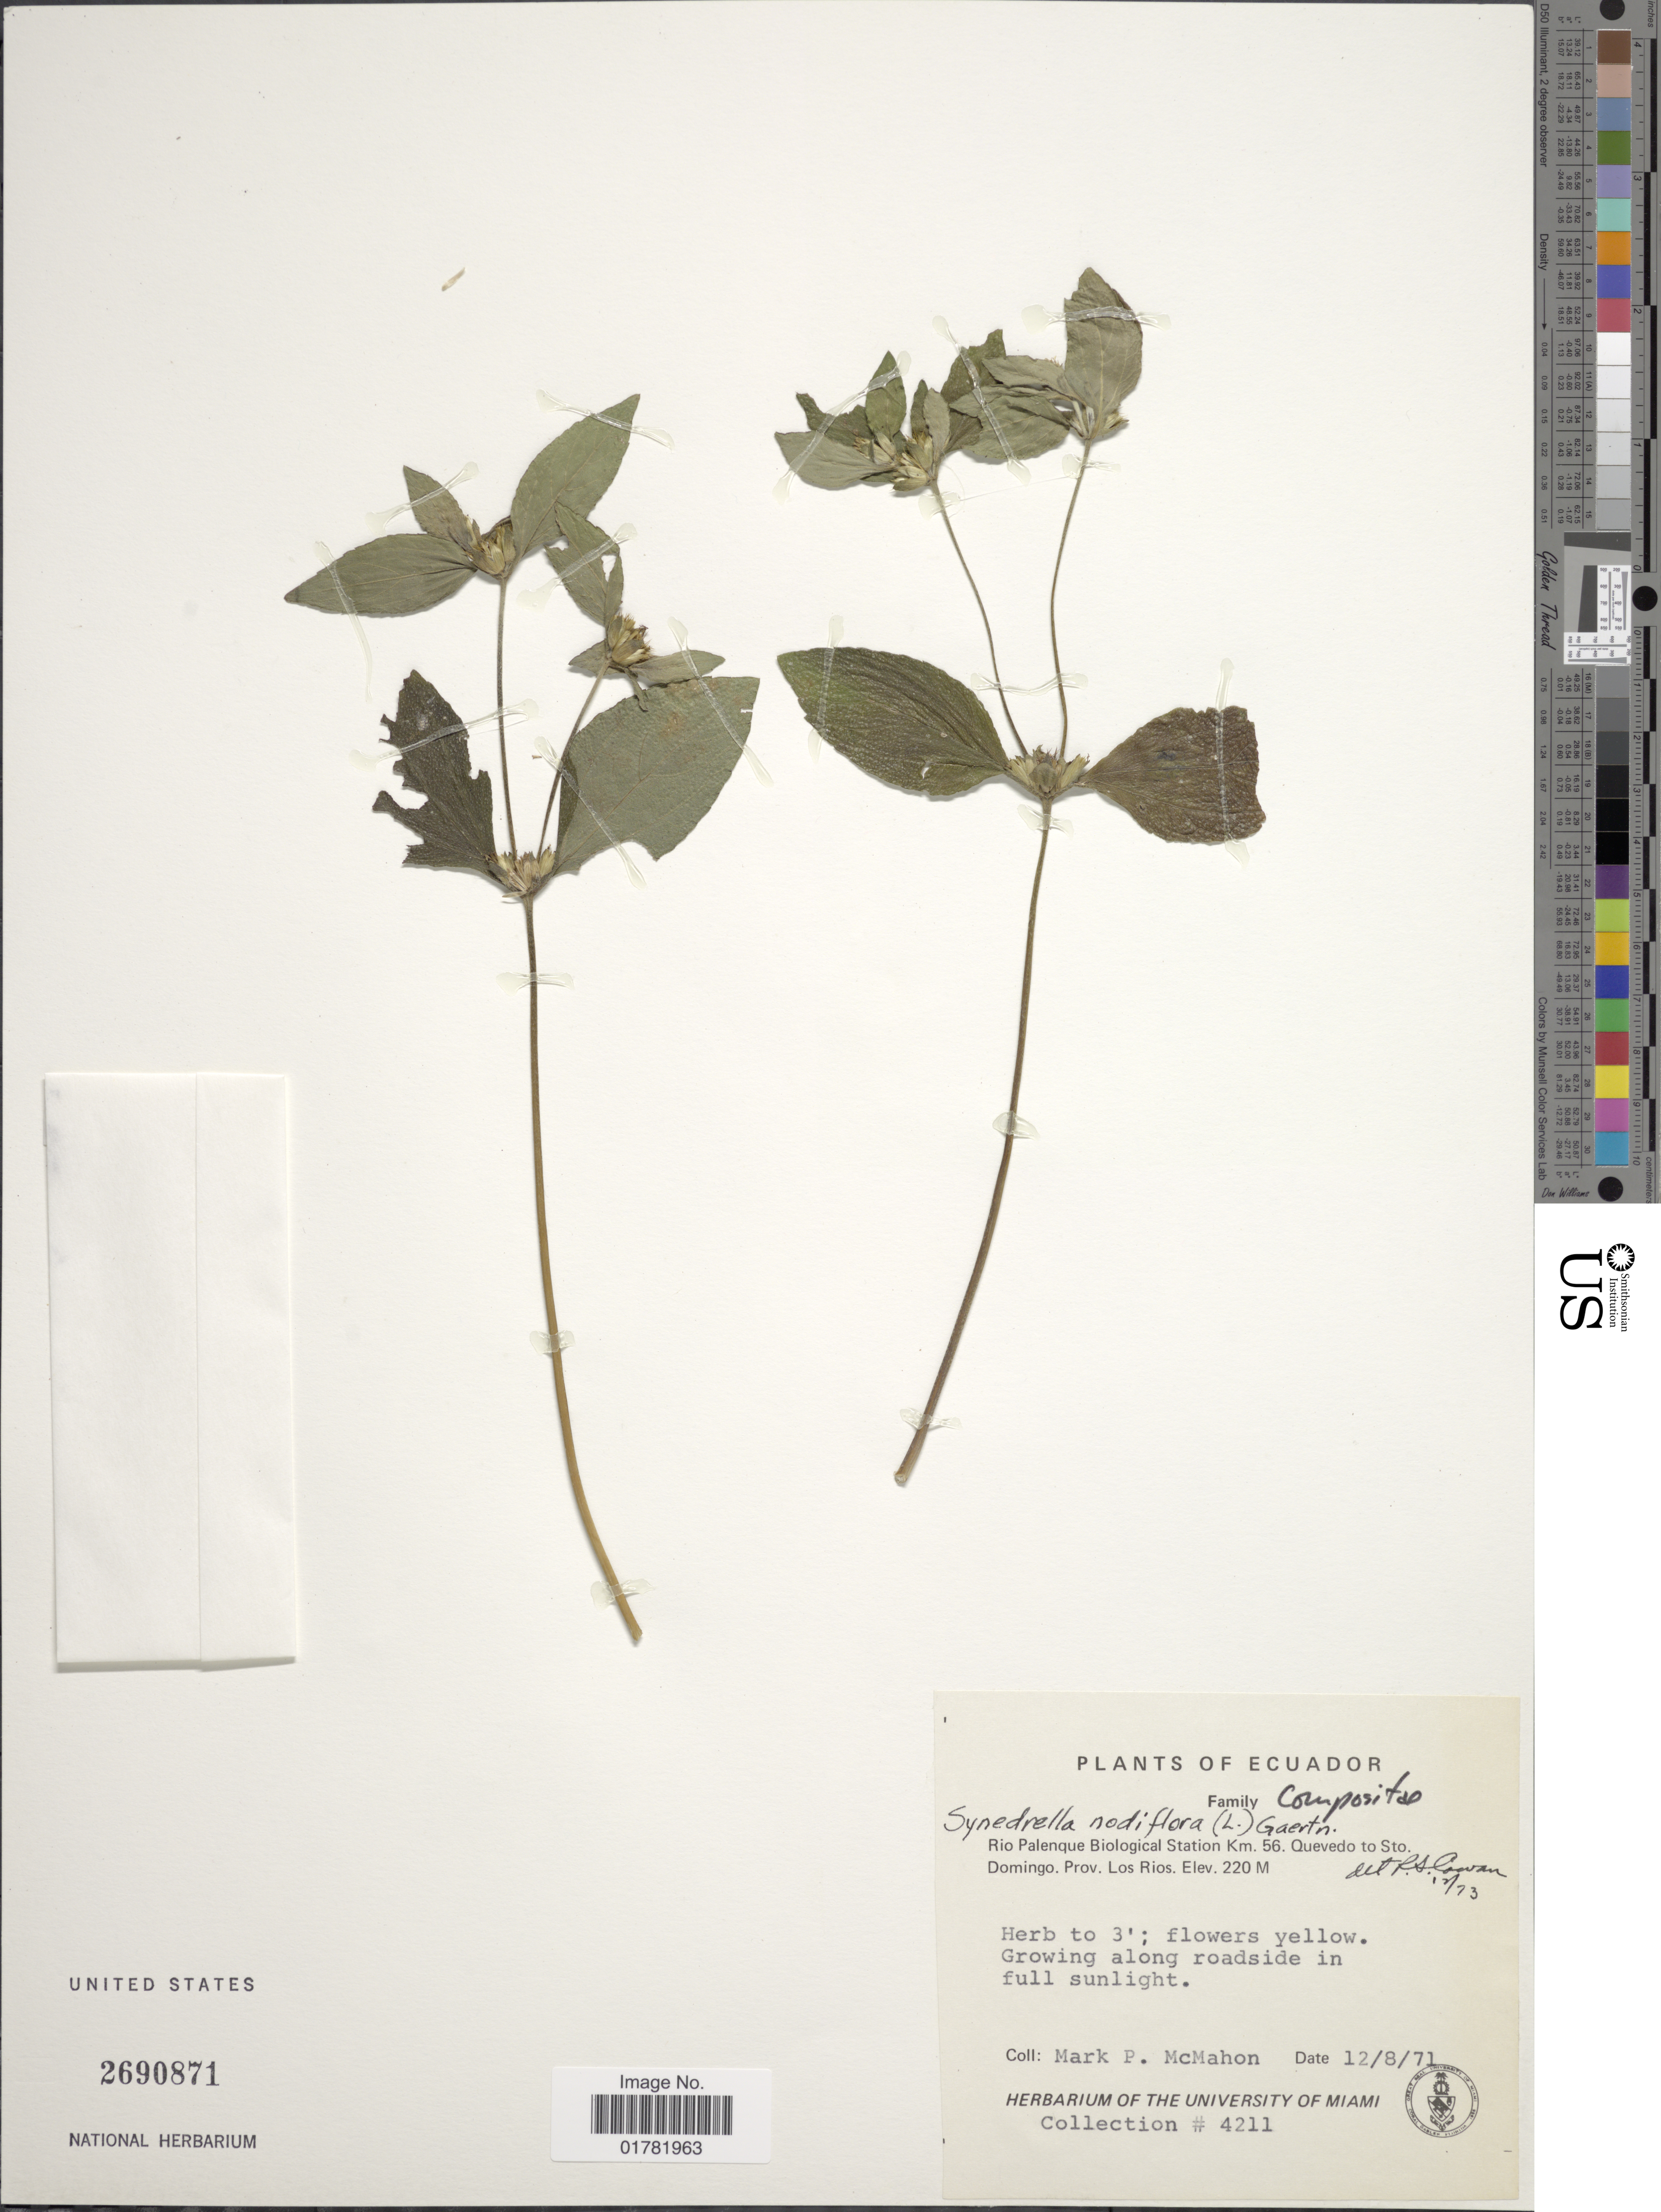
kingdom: Plantae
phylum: Tracheophyta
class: Magnoliopsida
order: Asterales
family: Asteraceae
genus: Synedrella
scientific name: Synedrella nodiflora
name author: (L.) Gaertn.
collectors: M. McMahon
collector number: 4211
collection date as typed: Transcribed d/m/y: 12/8/71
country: Ecuador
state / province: Los Ríos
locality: Rio Palenque Biological Station Km 56, Quevedo Sto Domingo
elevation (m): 220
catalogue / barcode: US 2690871